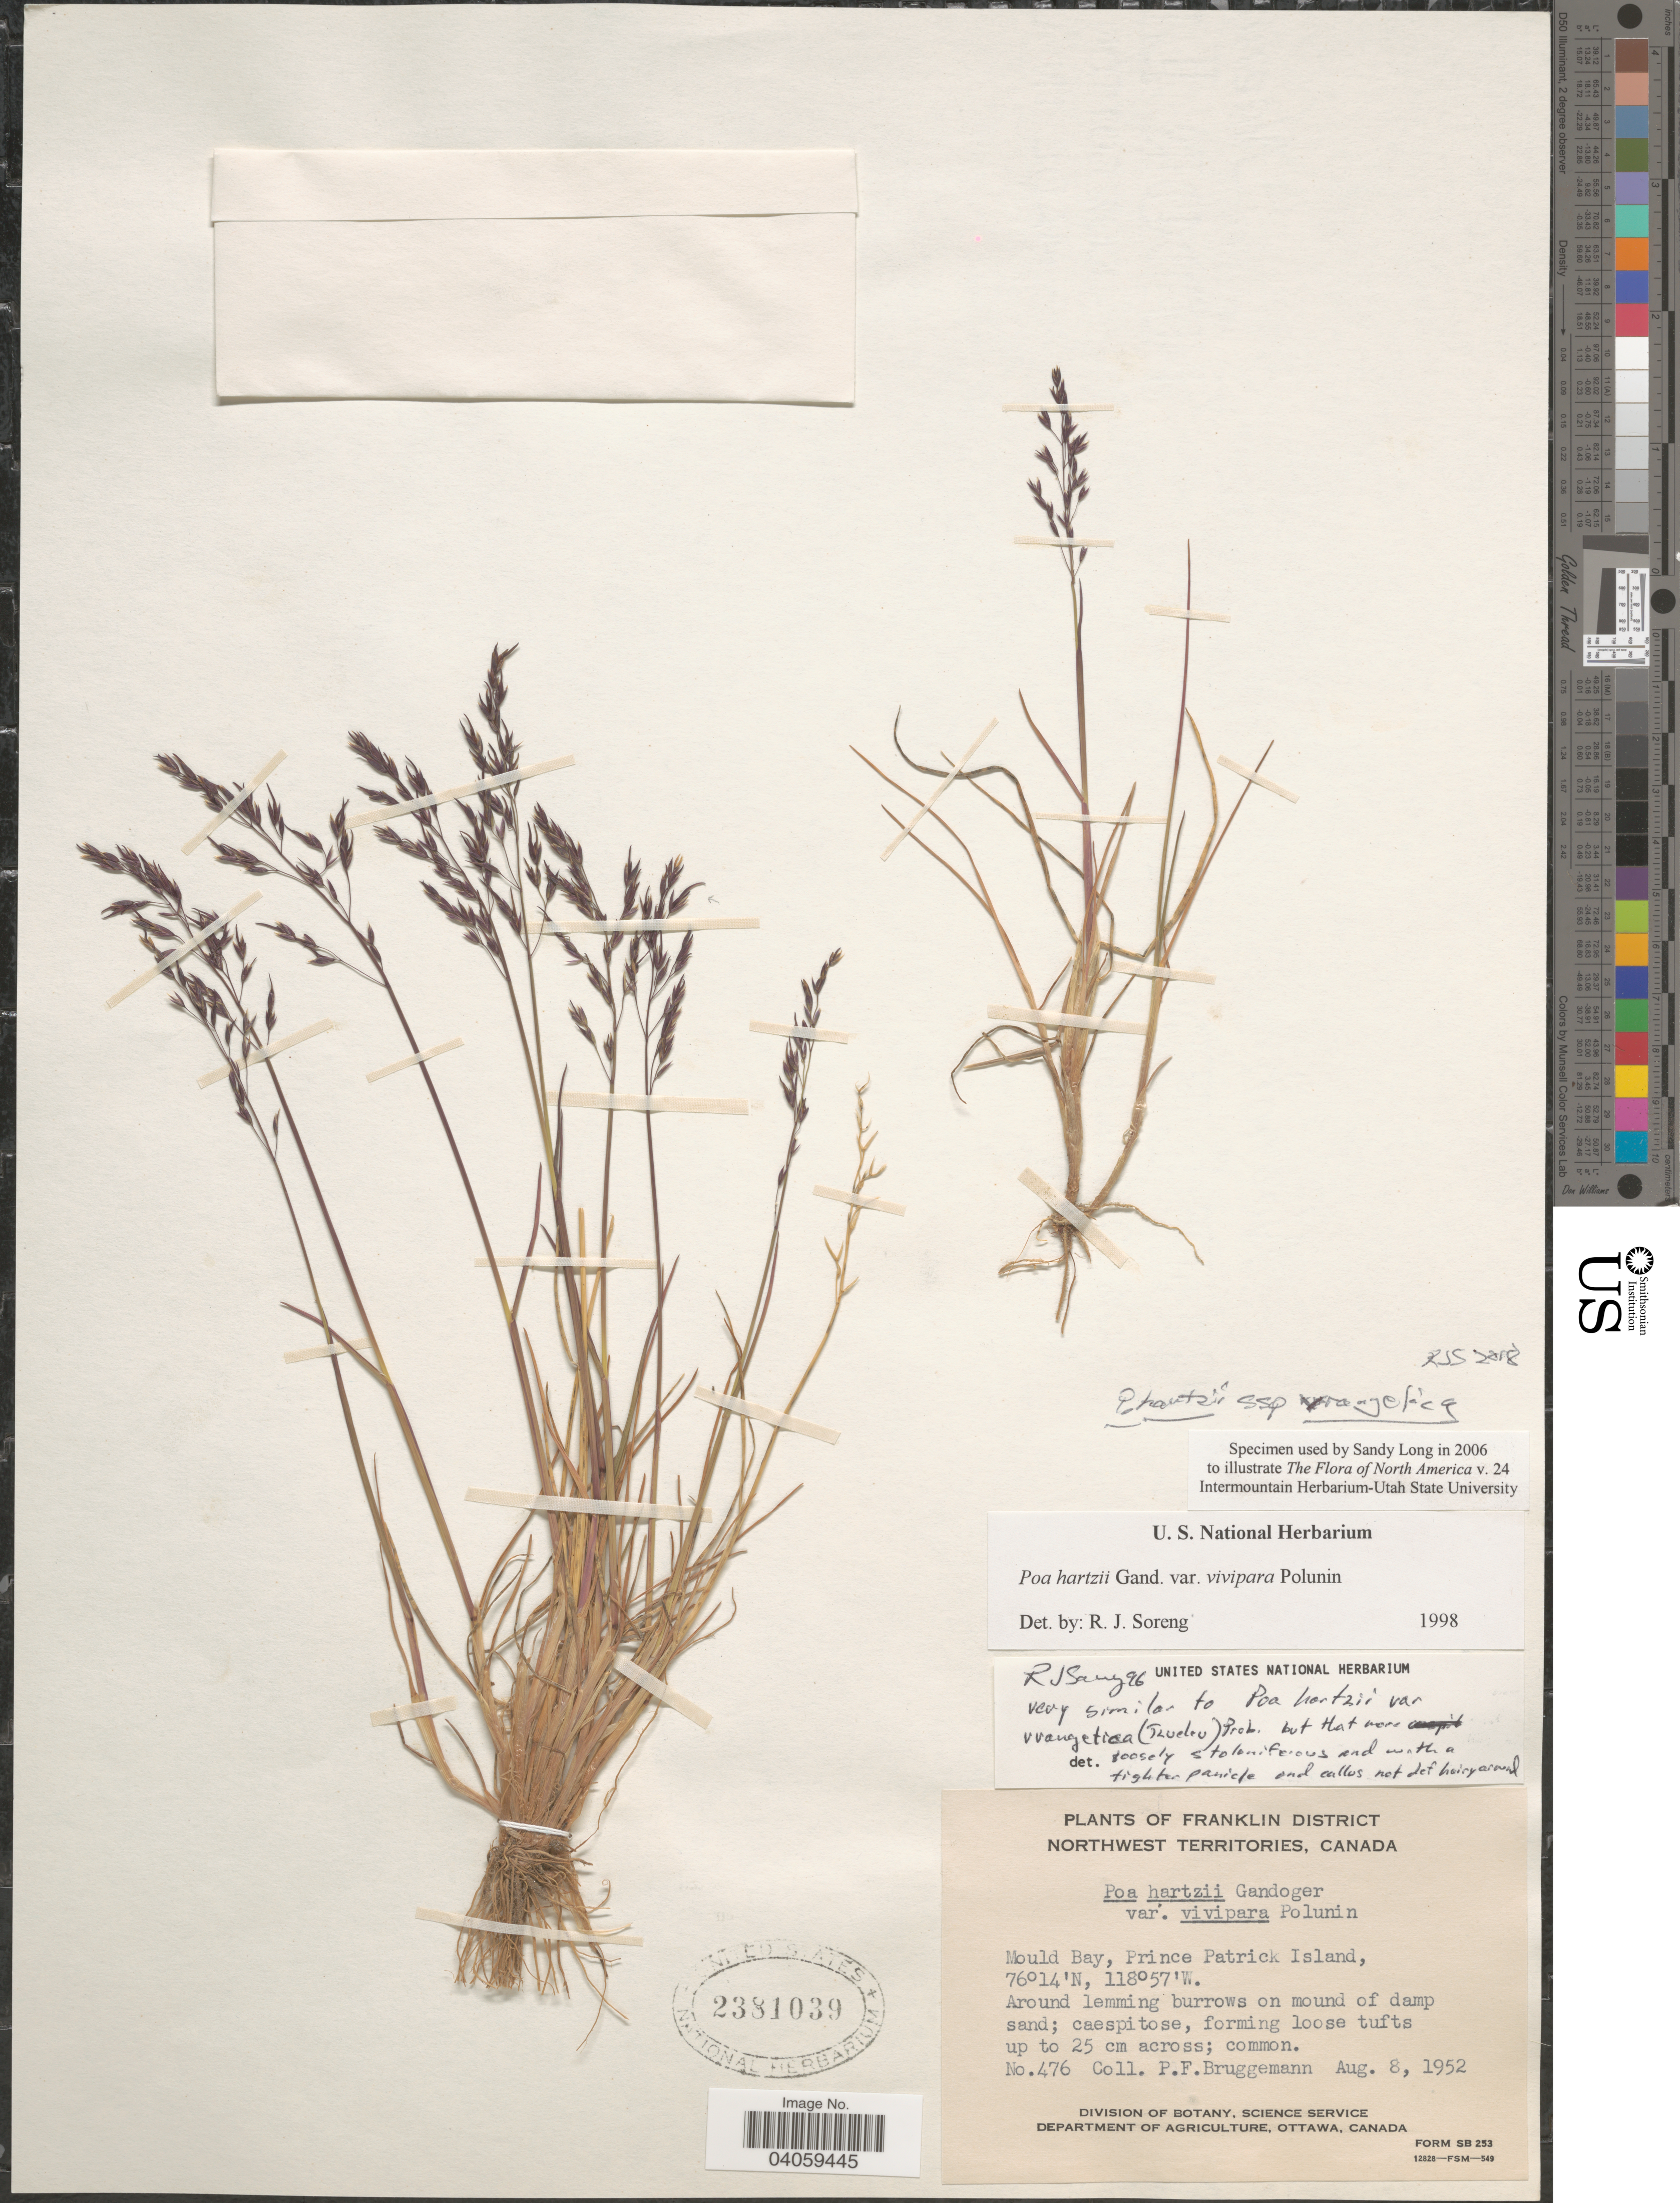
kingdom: Plantae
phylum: Tracheophyta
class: Liliopsida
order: Poales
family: Poaceae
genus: Poa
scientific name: Poa hartzii subsp. vrangelica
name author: (Tzvelev) Soreng & L.J. Gillespie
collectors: P. Bruggemann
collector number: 476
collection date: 1952-08-08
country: Canada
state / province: Northwest Territories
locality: Franklin District. Mould Bay, Prince Patrick Island.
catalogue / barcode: US 2381039